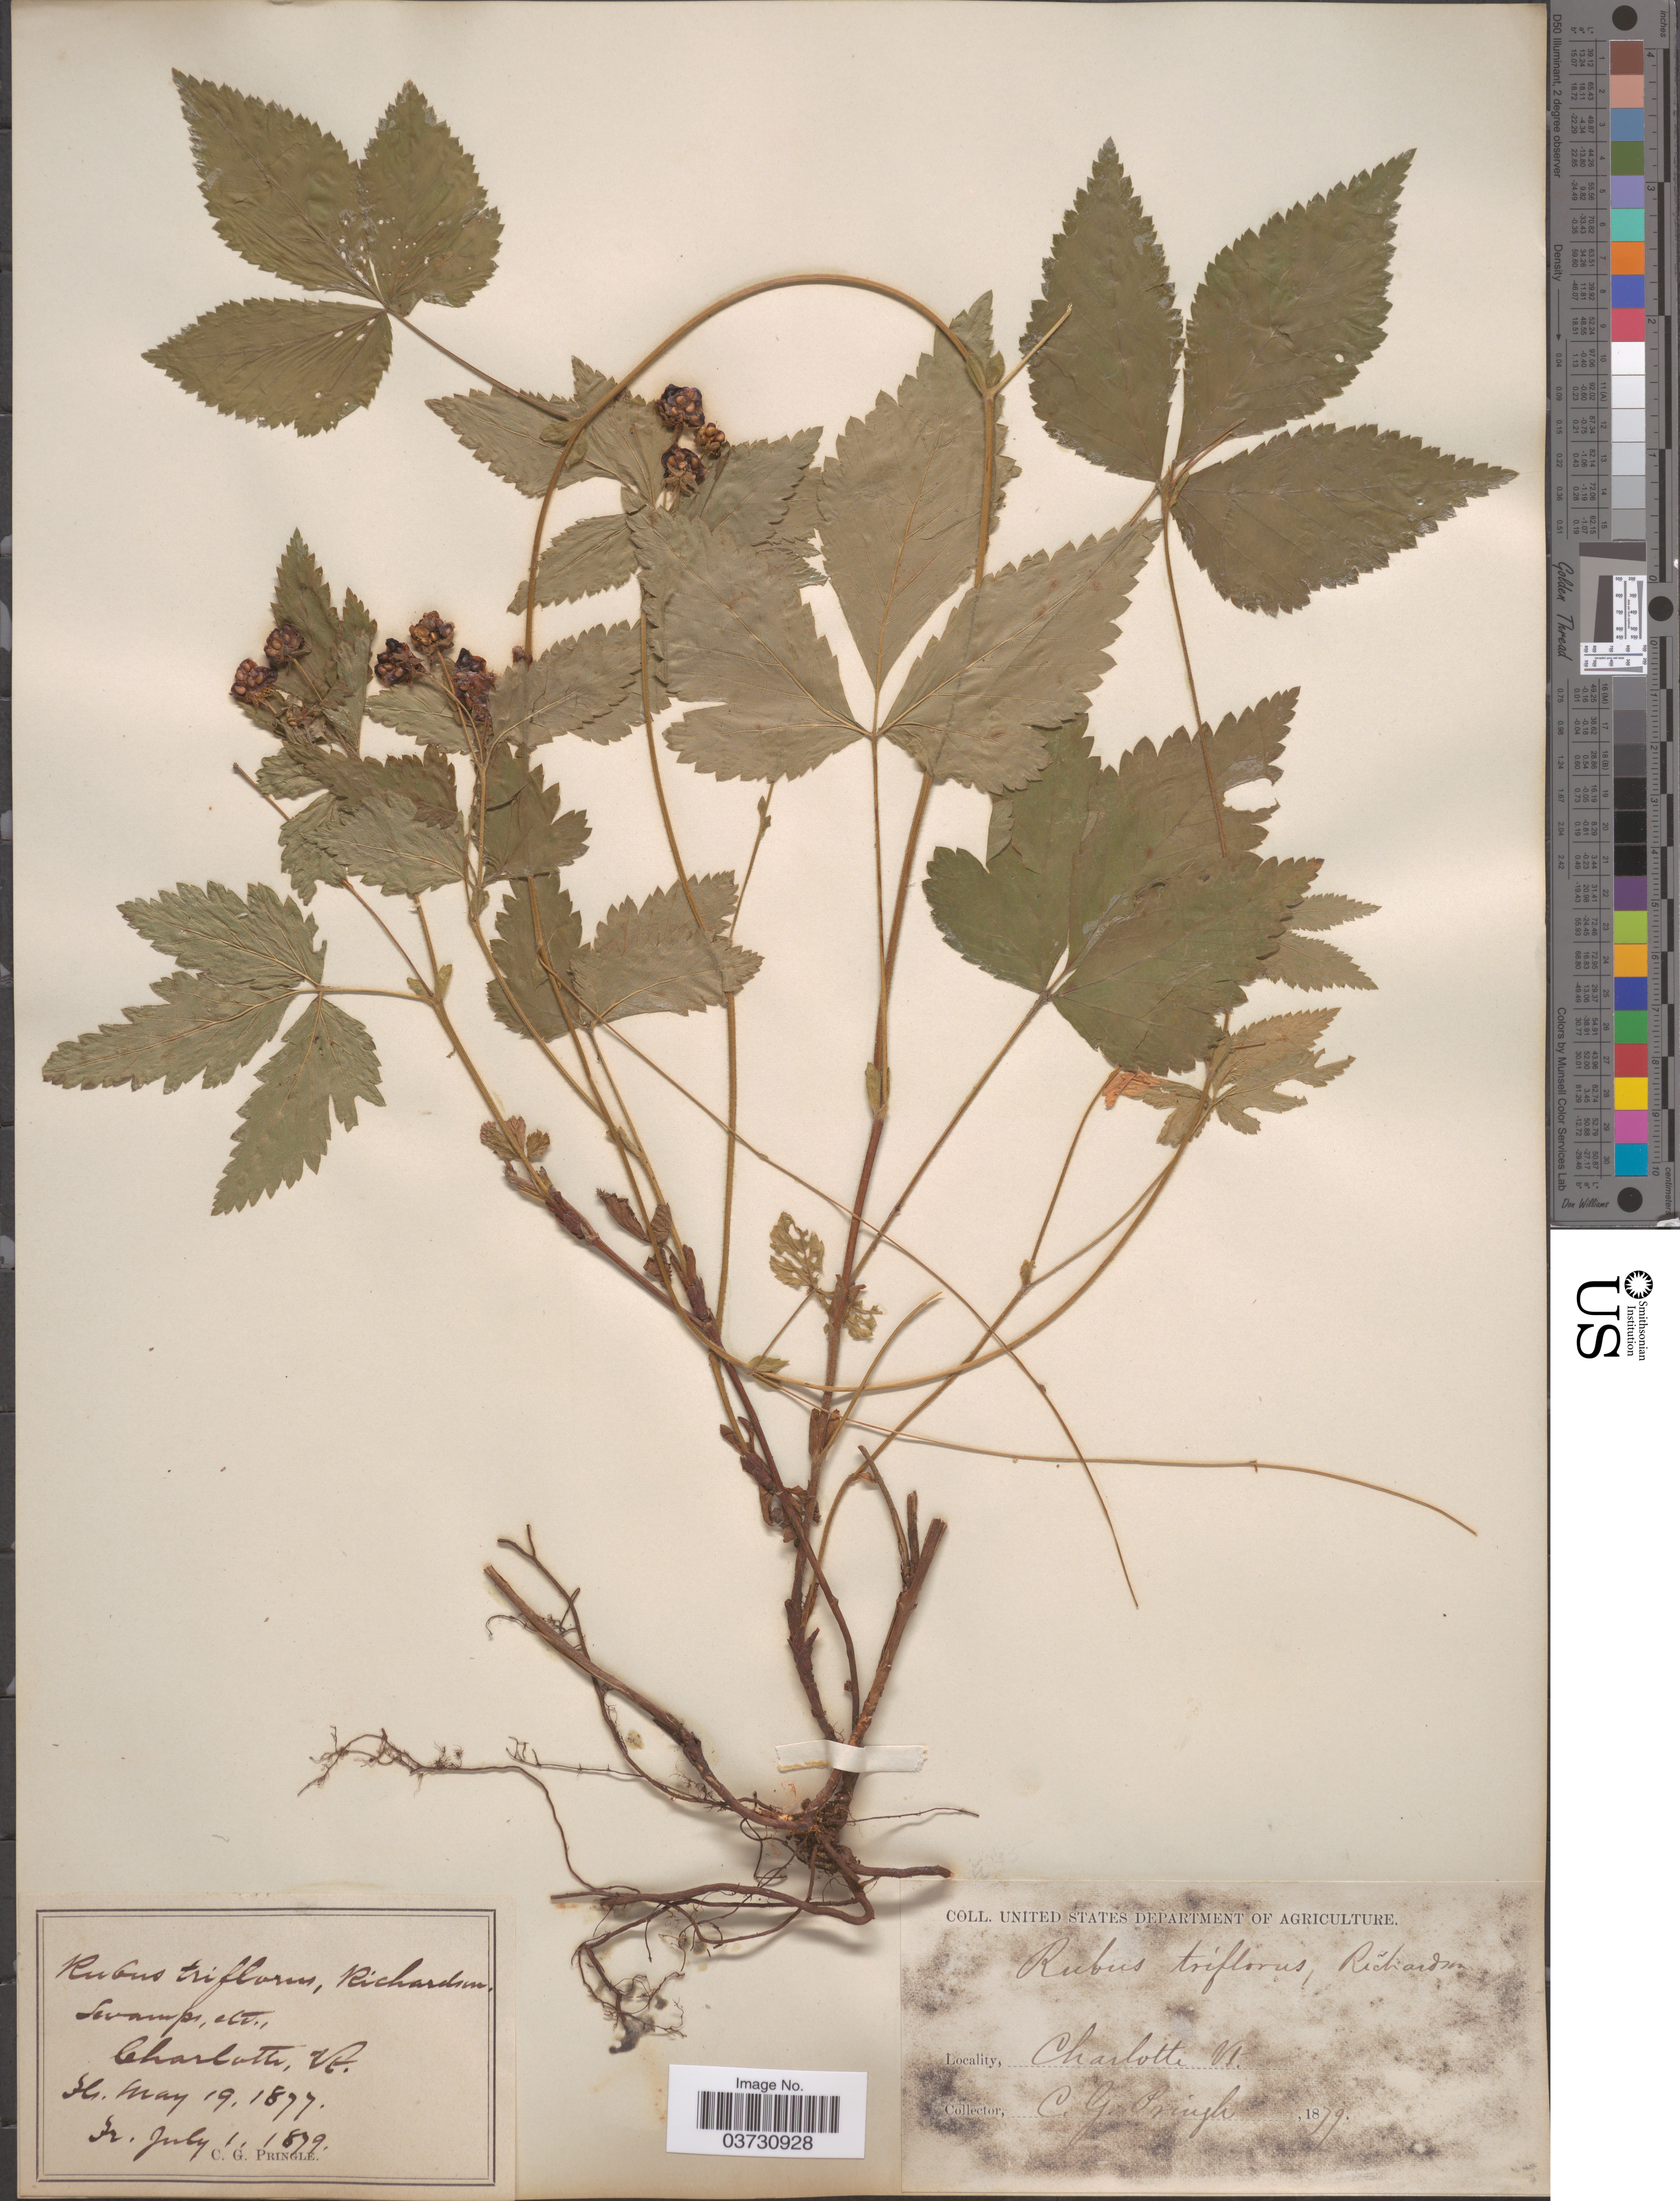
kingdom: Plantae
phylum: Tracheophyta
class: Magnoliopsida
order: Rosales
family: Rosaceae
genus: Rubus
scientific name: Rubus pubescens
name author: Raf.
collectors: C. G. Pringle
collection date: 1877-05-19/1879-07-01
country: United States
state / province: Vermont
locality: Charlotte.